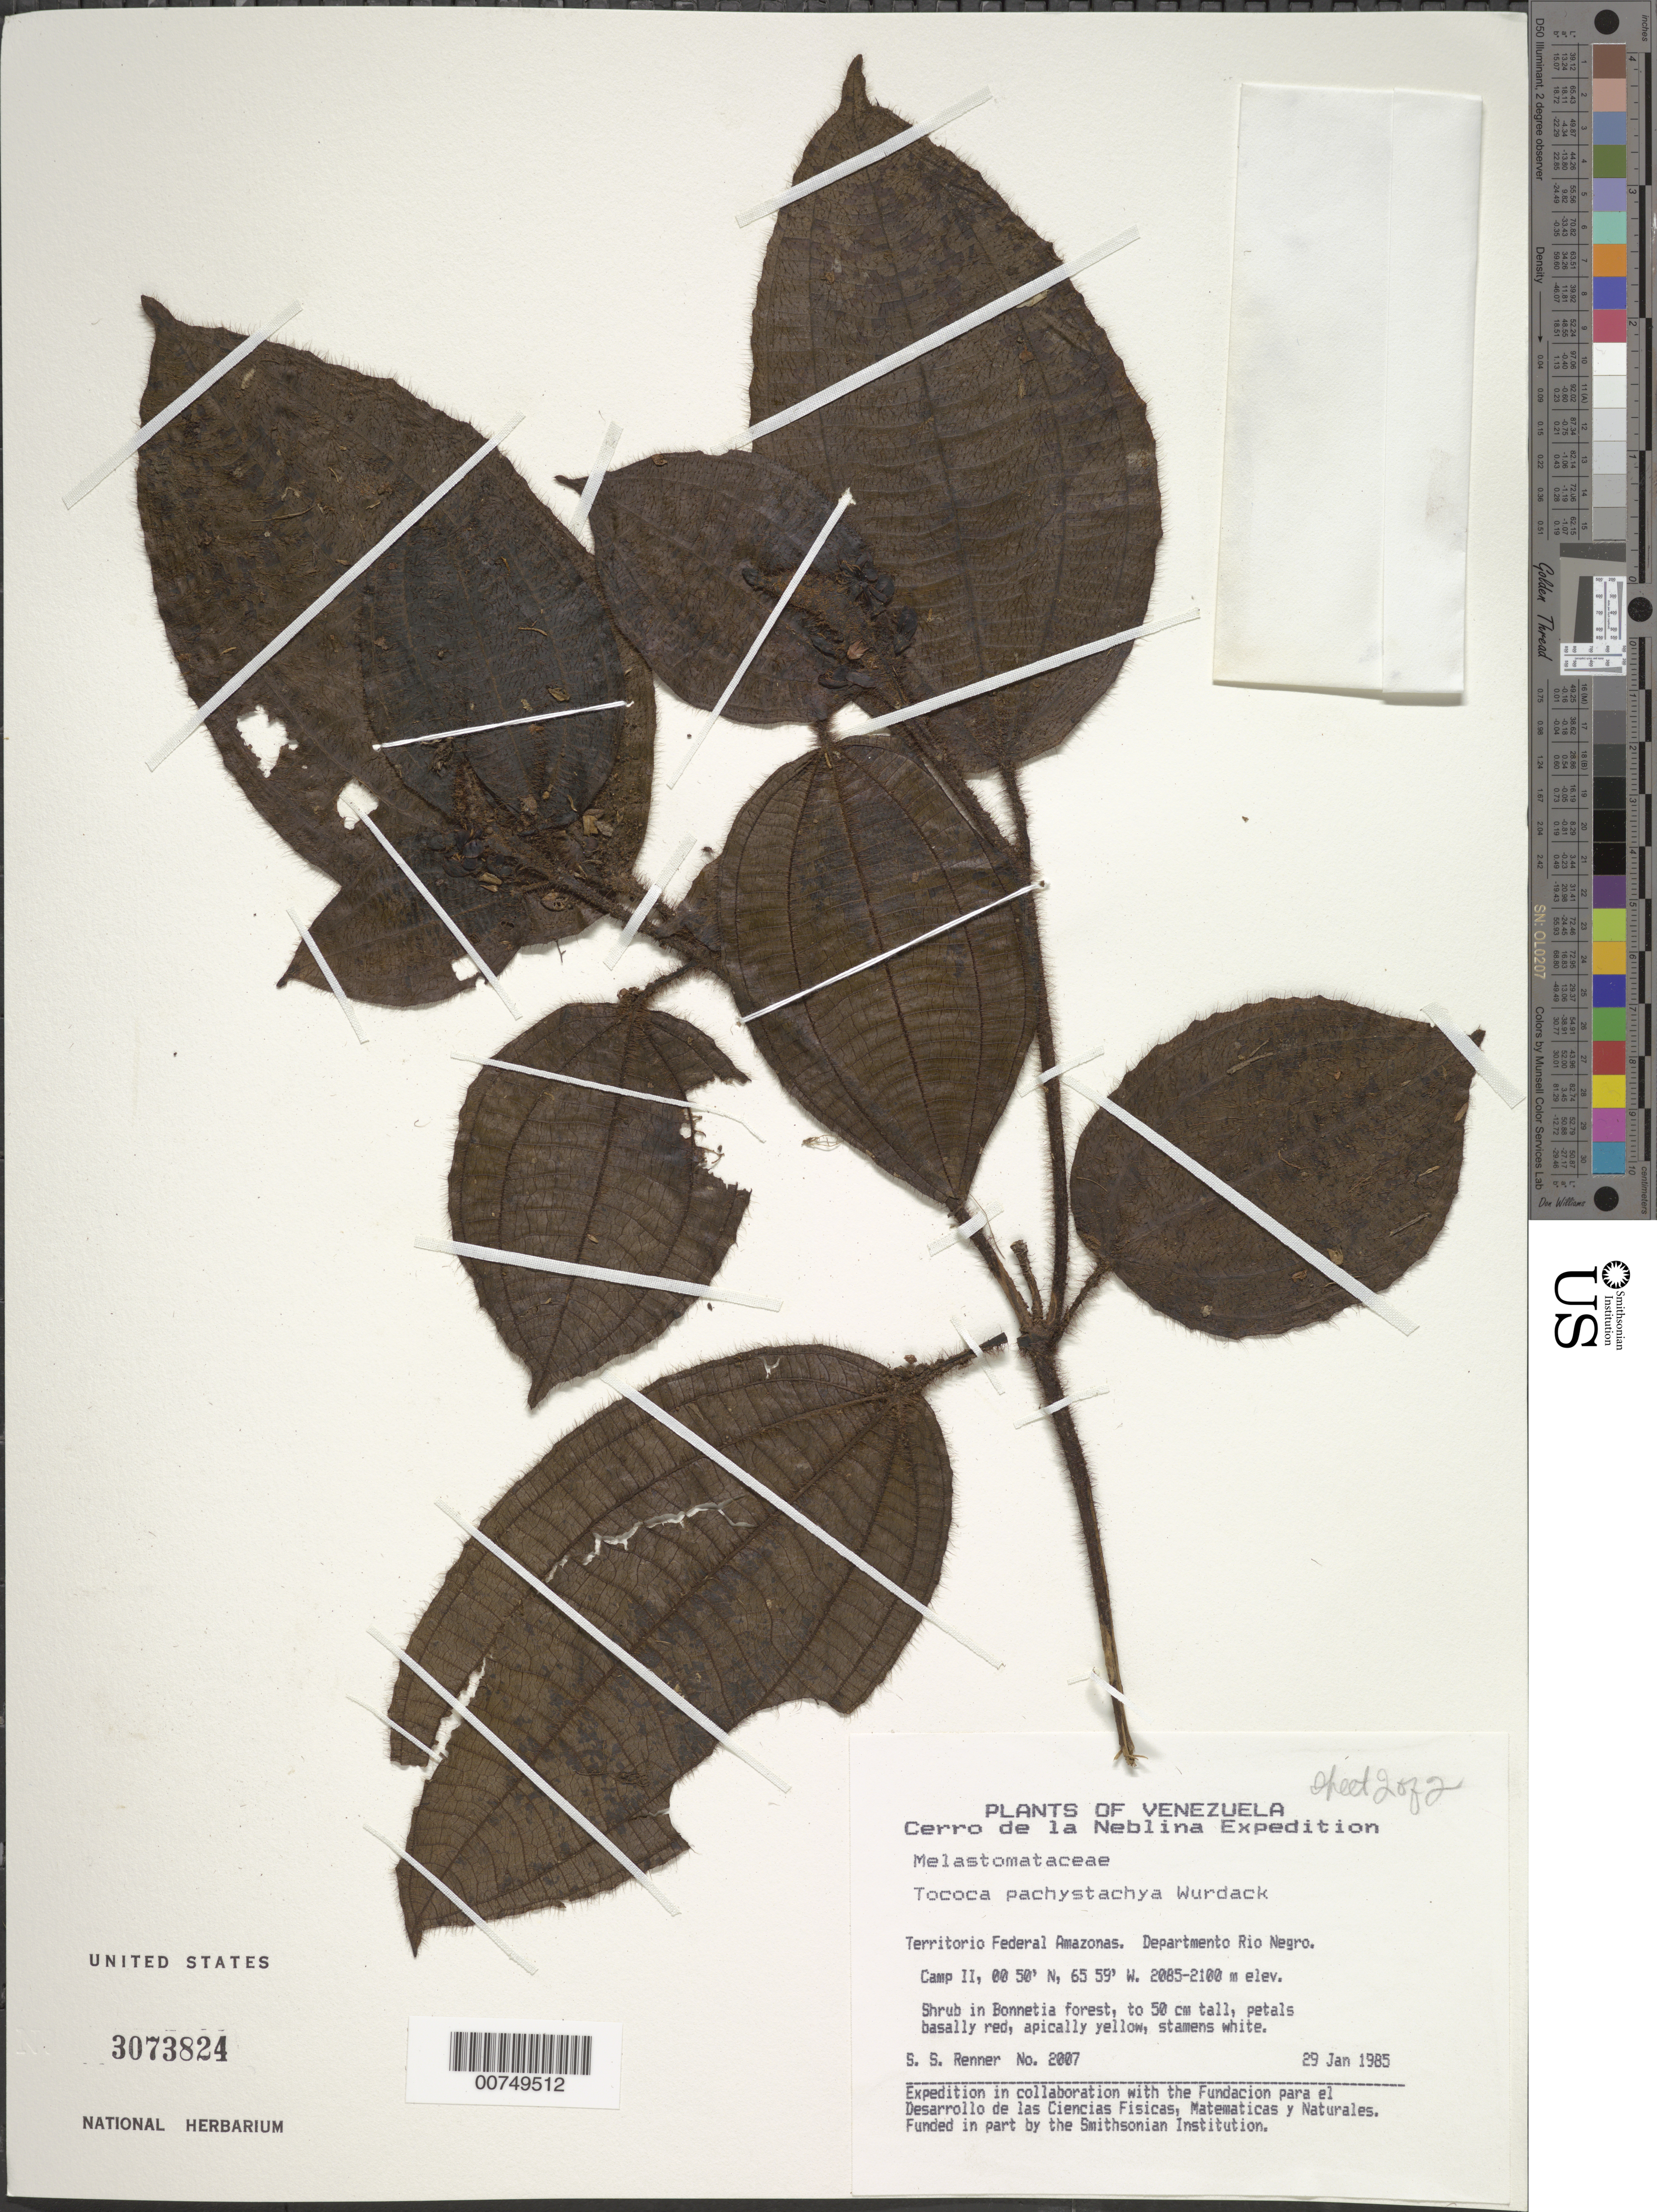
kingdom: Plantae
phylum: Tracheophyta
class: Magnoliopsida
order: Myrtales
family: Melastomataceae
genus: Tococa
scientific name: Tococa pachystachya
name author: Wurdack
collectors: S. S. Renner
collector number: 2007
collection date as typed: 29-Jan-85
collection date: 1985-01-29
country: Venezuela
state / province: Amazonas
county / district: Río Negro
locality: Cerro de la Neblina, Camp II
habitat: Bonnetia forest on rocks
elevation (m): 2085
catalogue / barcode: US 3073824